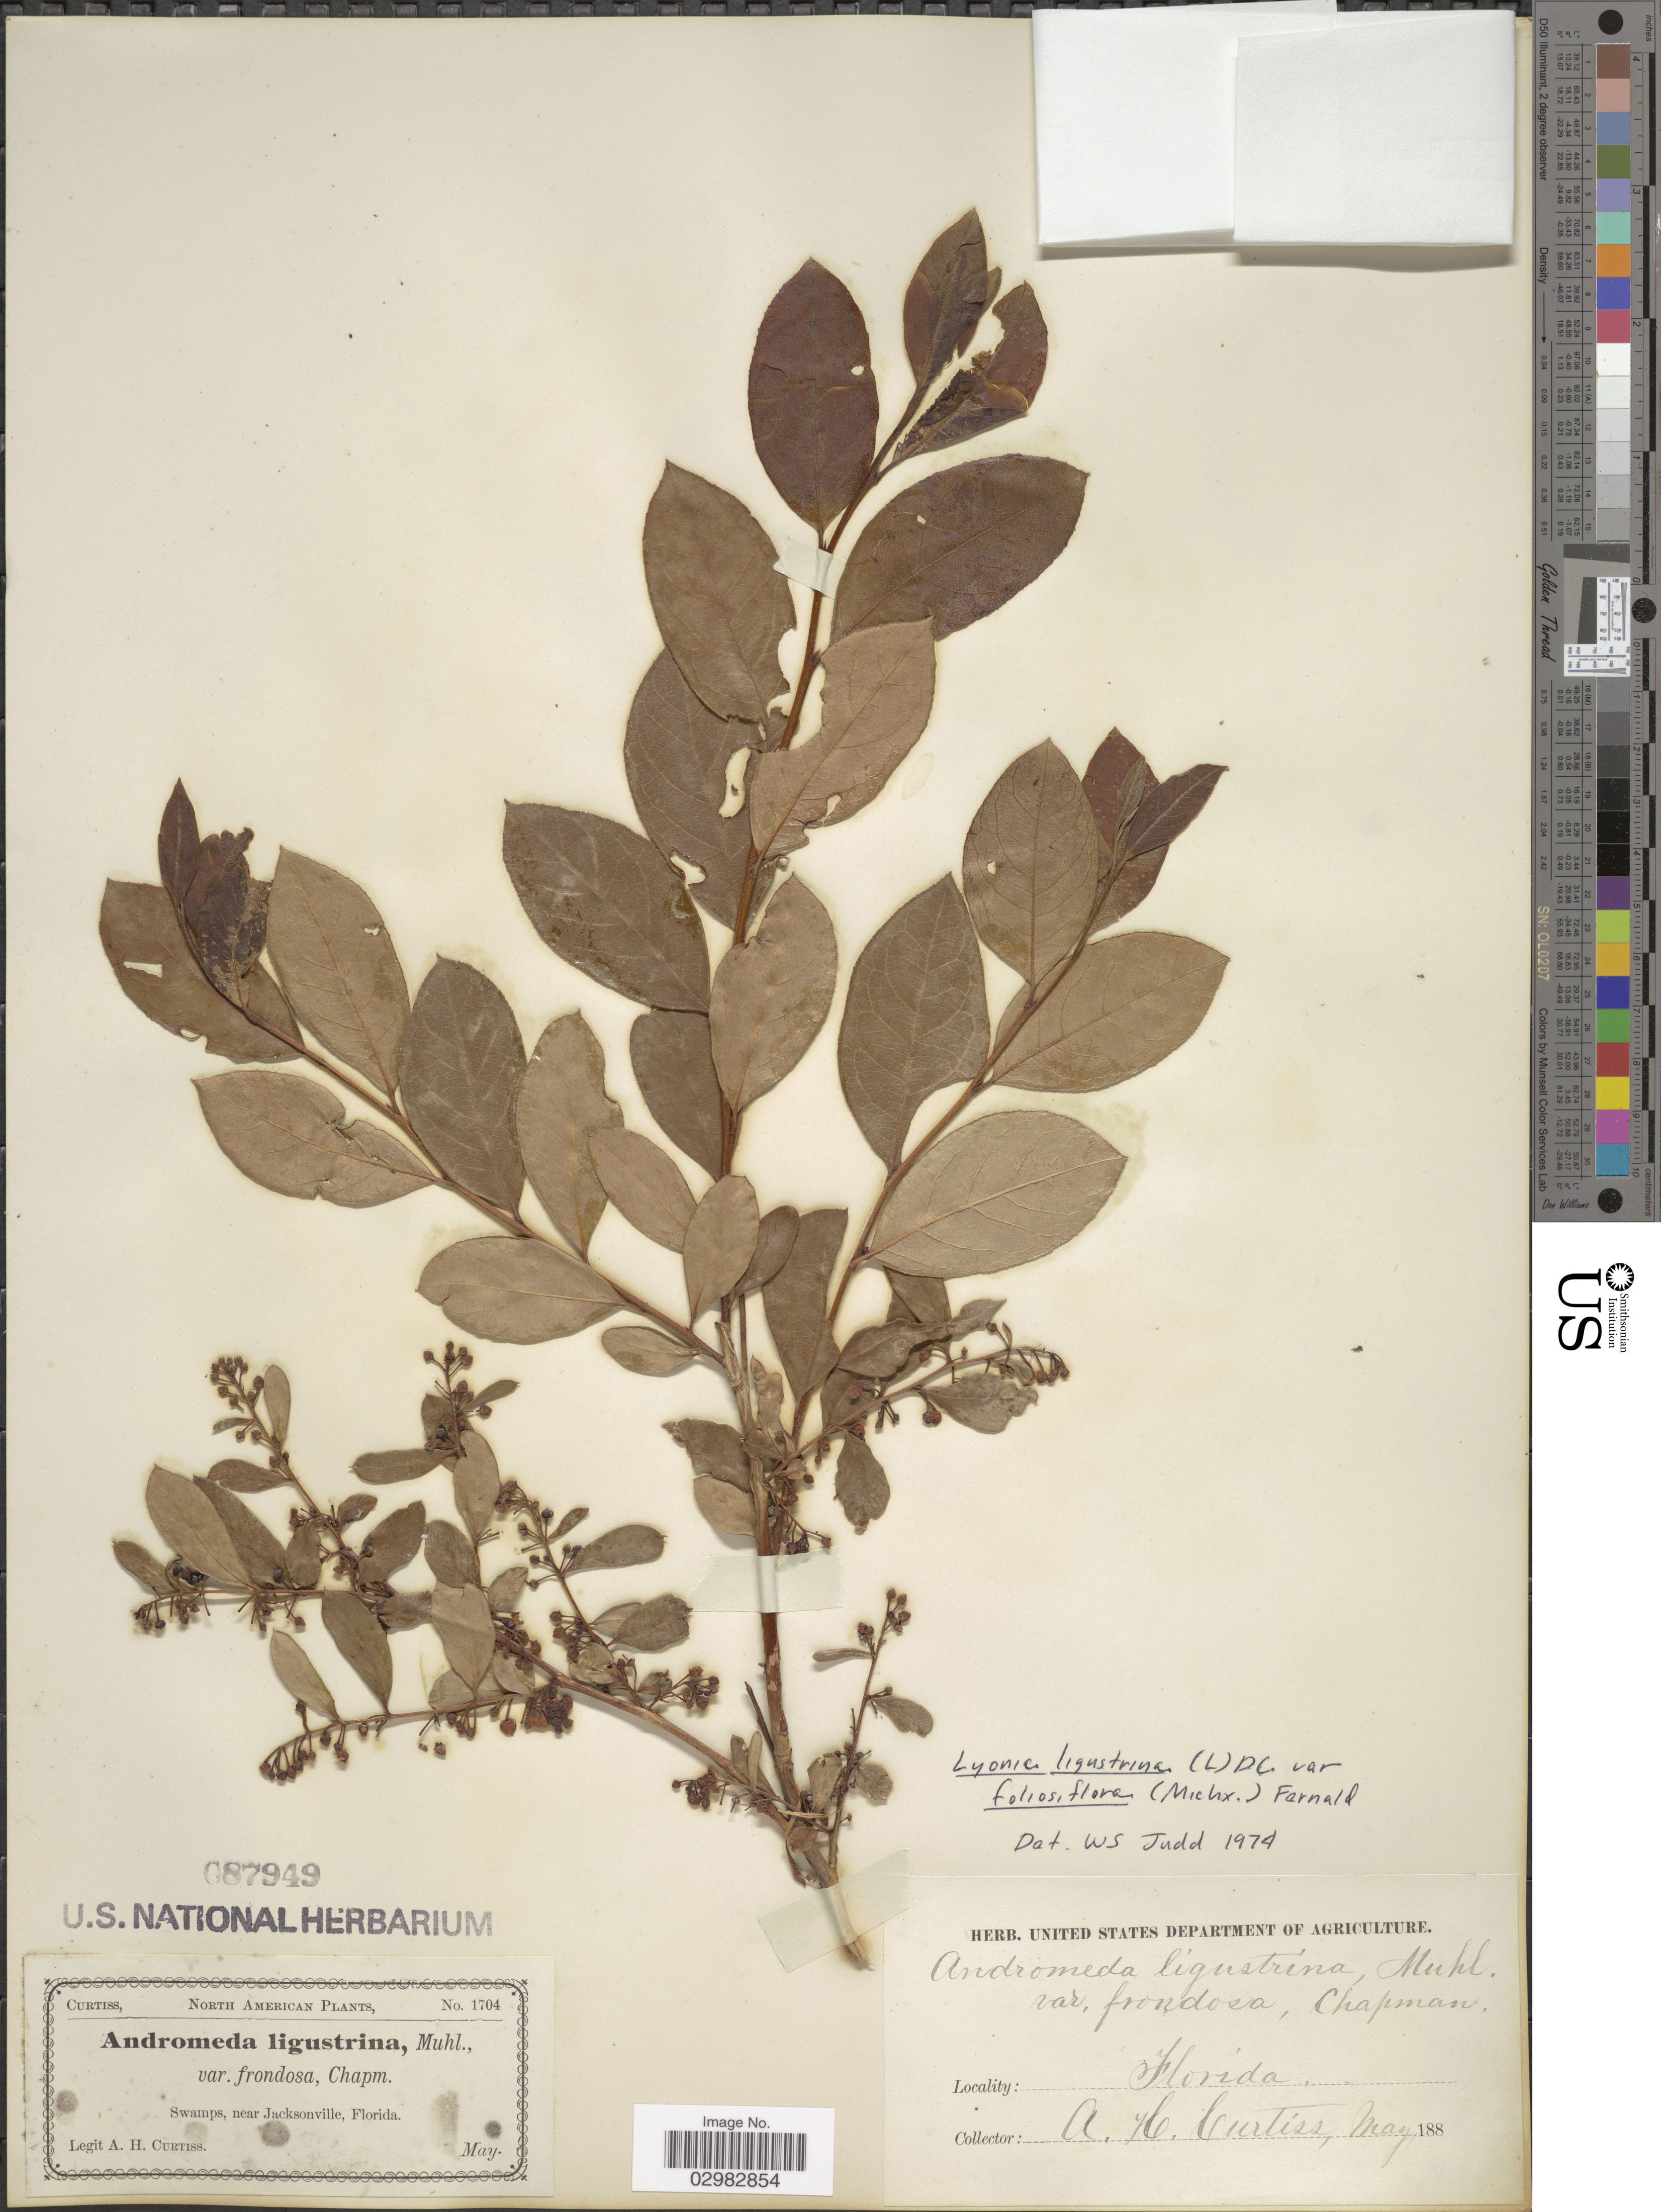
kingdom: Plantae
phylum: Tracheophyta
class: Magnoliopsida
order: Ericales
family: Ericaceae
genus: Lyonia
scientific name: Lyonia ligustrina var. foliosiflora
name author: (Michx.) Fernald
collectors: A. H. Curtiss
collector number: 1704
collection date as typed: May 188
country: United States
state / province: Florida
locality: Swamps, near Jacksonville.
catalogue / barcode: US 87949